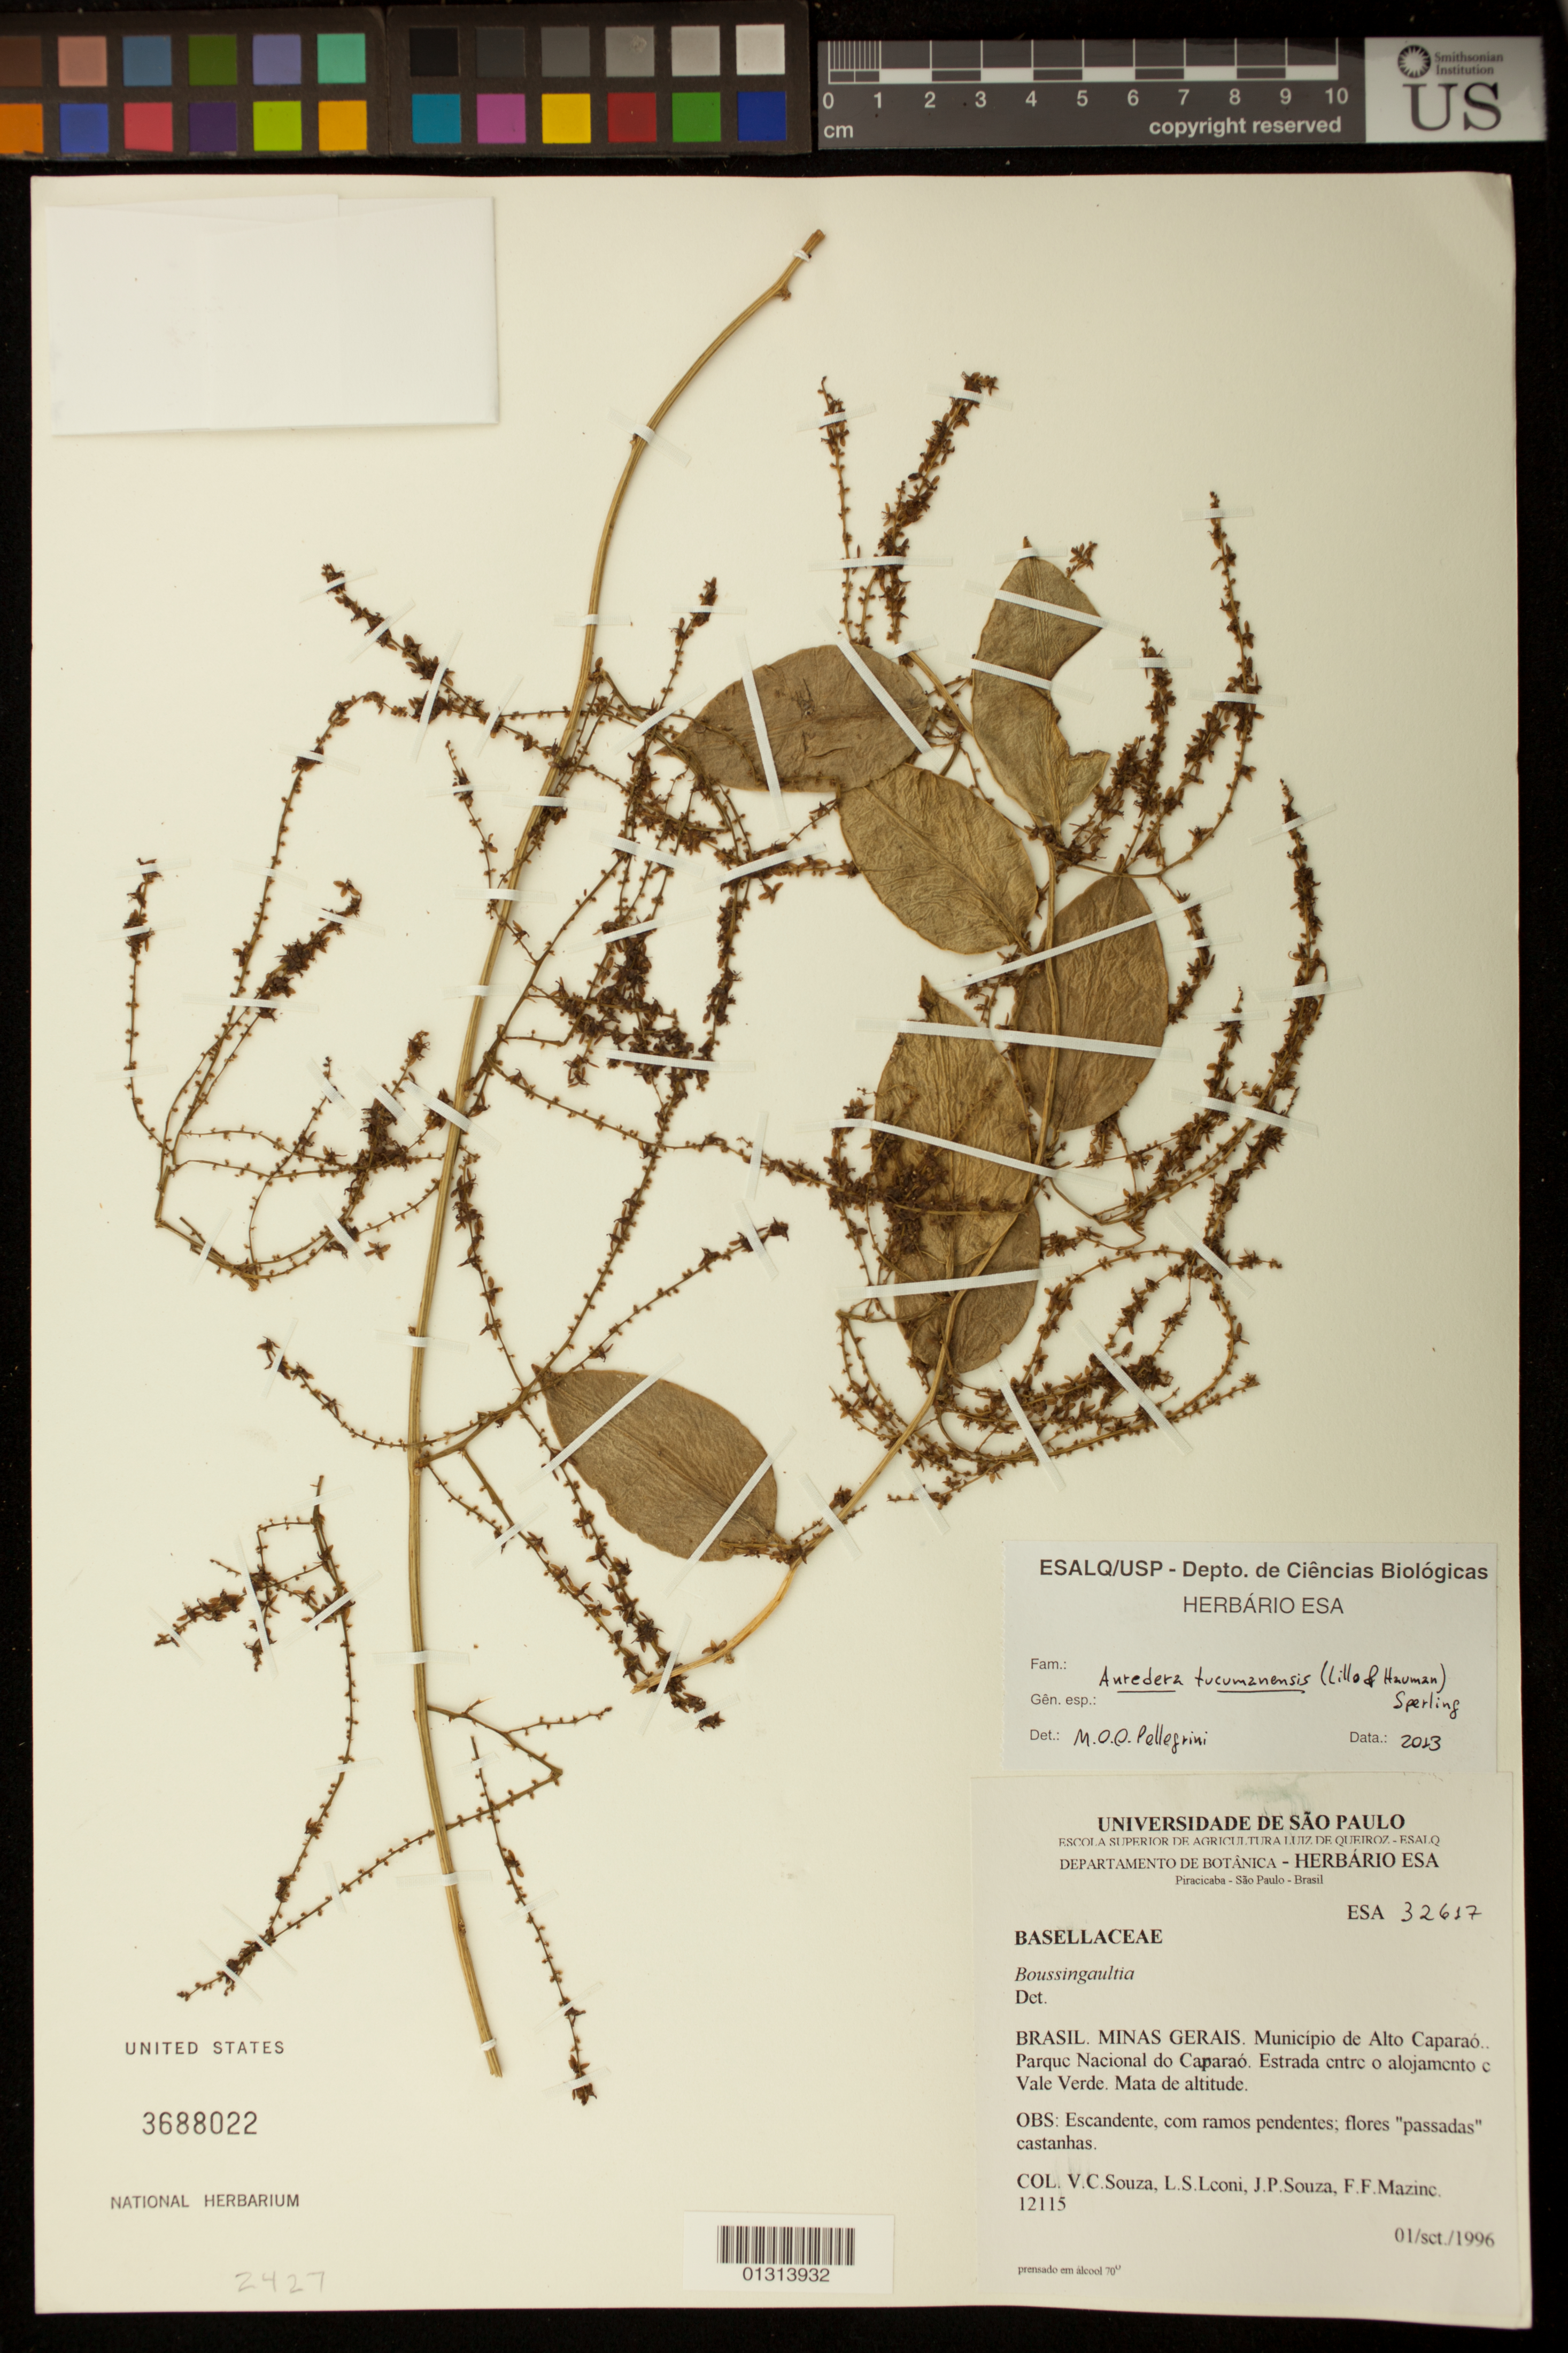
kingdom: Plantae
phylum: Tracheophyta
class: Magnoliopsida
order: Caryophyllales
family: Basellaceae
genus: Anredera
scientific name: Anredera tucumanensis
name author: (Lillo & Hauman) Sperling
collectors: V. Souza, J. Souza, L. Lconi & F. Mazinc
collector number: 12115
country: Brazil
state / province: Minas Gerais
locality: Municipio de Alto Caparao, Vale Verde, National Park.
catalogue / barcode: US 3688022